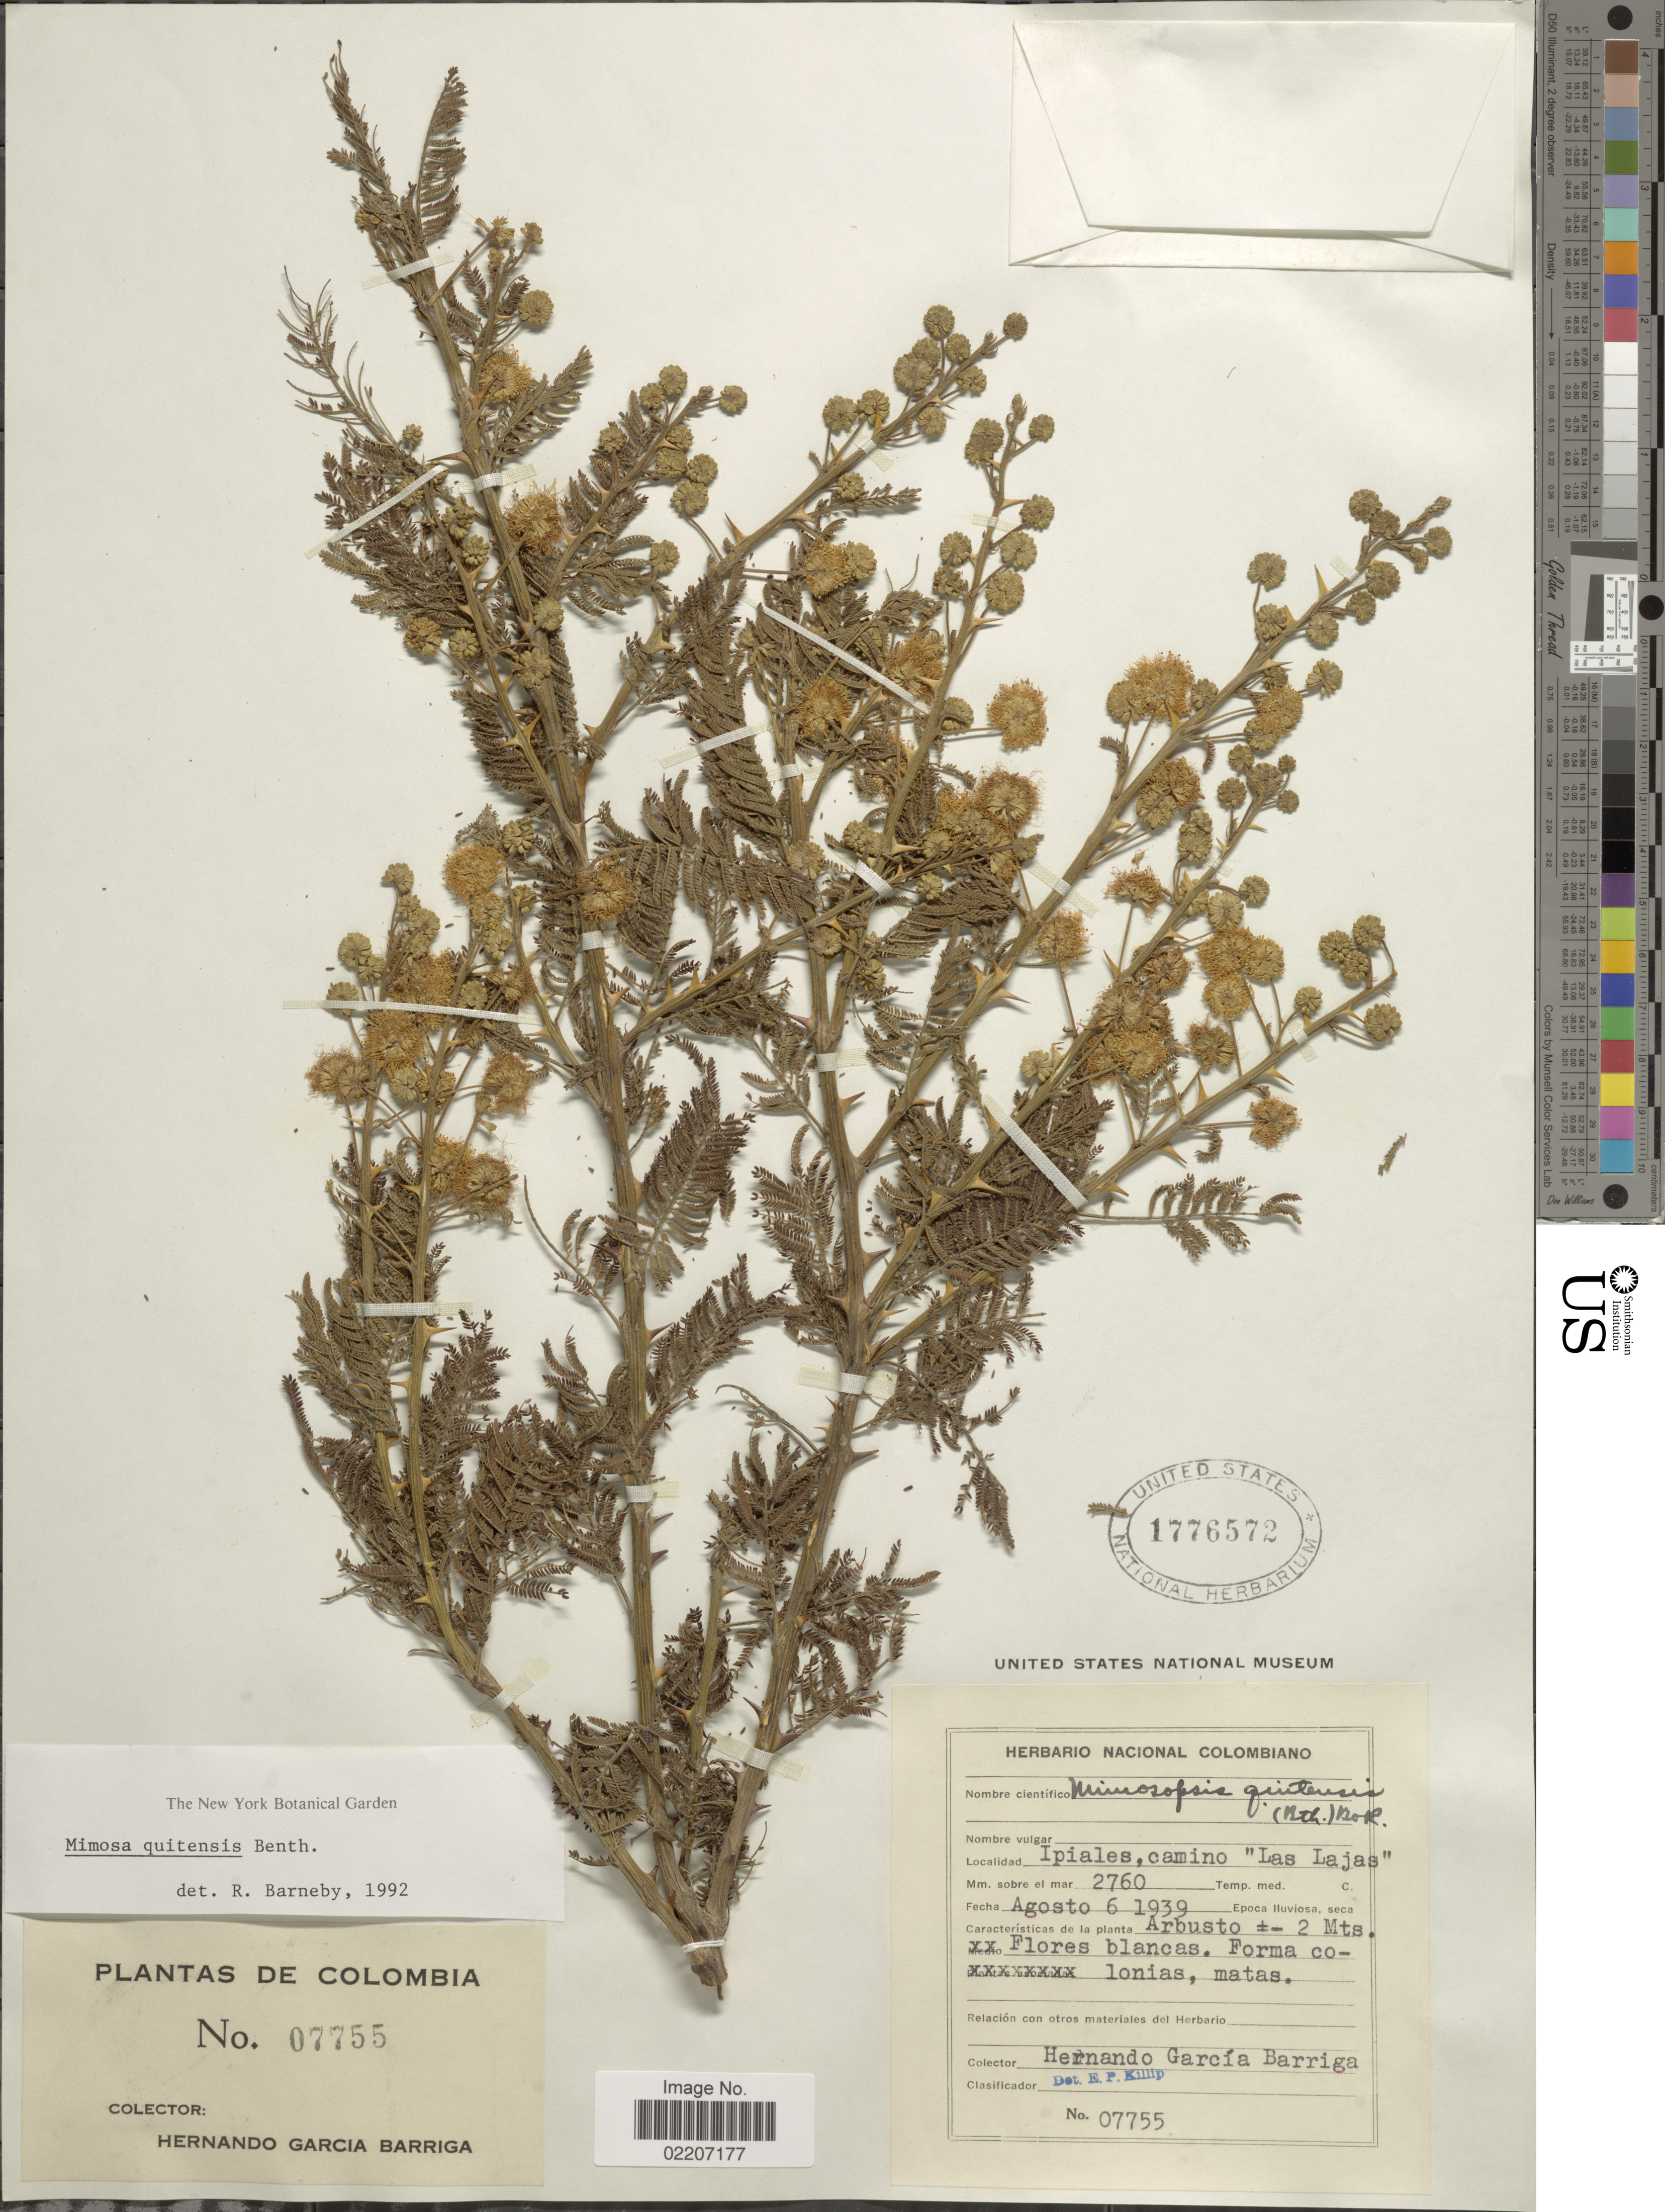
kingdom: Plantae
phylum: Tracheophyta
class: Magnoliopsida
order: Fabales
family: Fabaceae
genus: Mimosa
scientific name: Mimosa quitensis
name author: Benth.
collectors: H. García Barriga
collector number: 07755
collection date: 1939-08-06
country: Colombia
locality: Ipiales, camino "Las Lajas"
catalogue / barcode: US 1776572